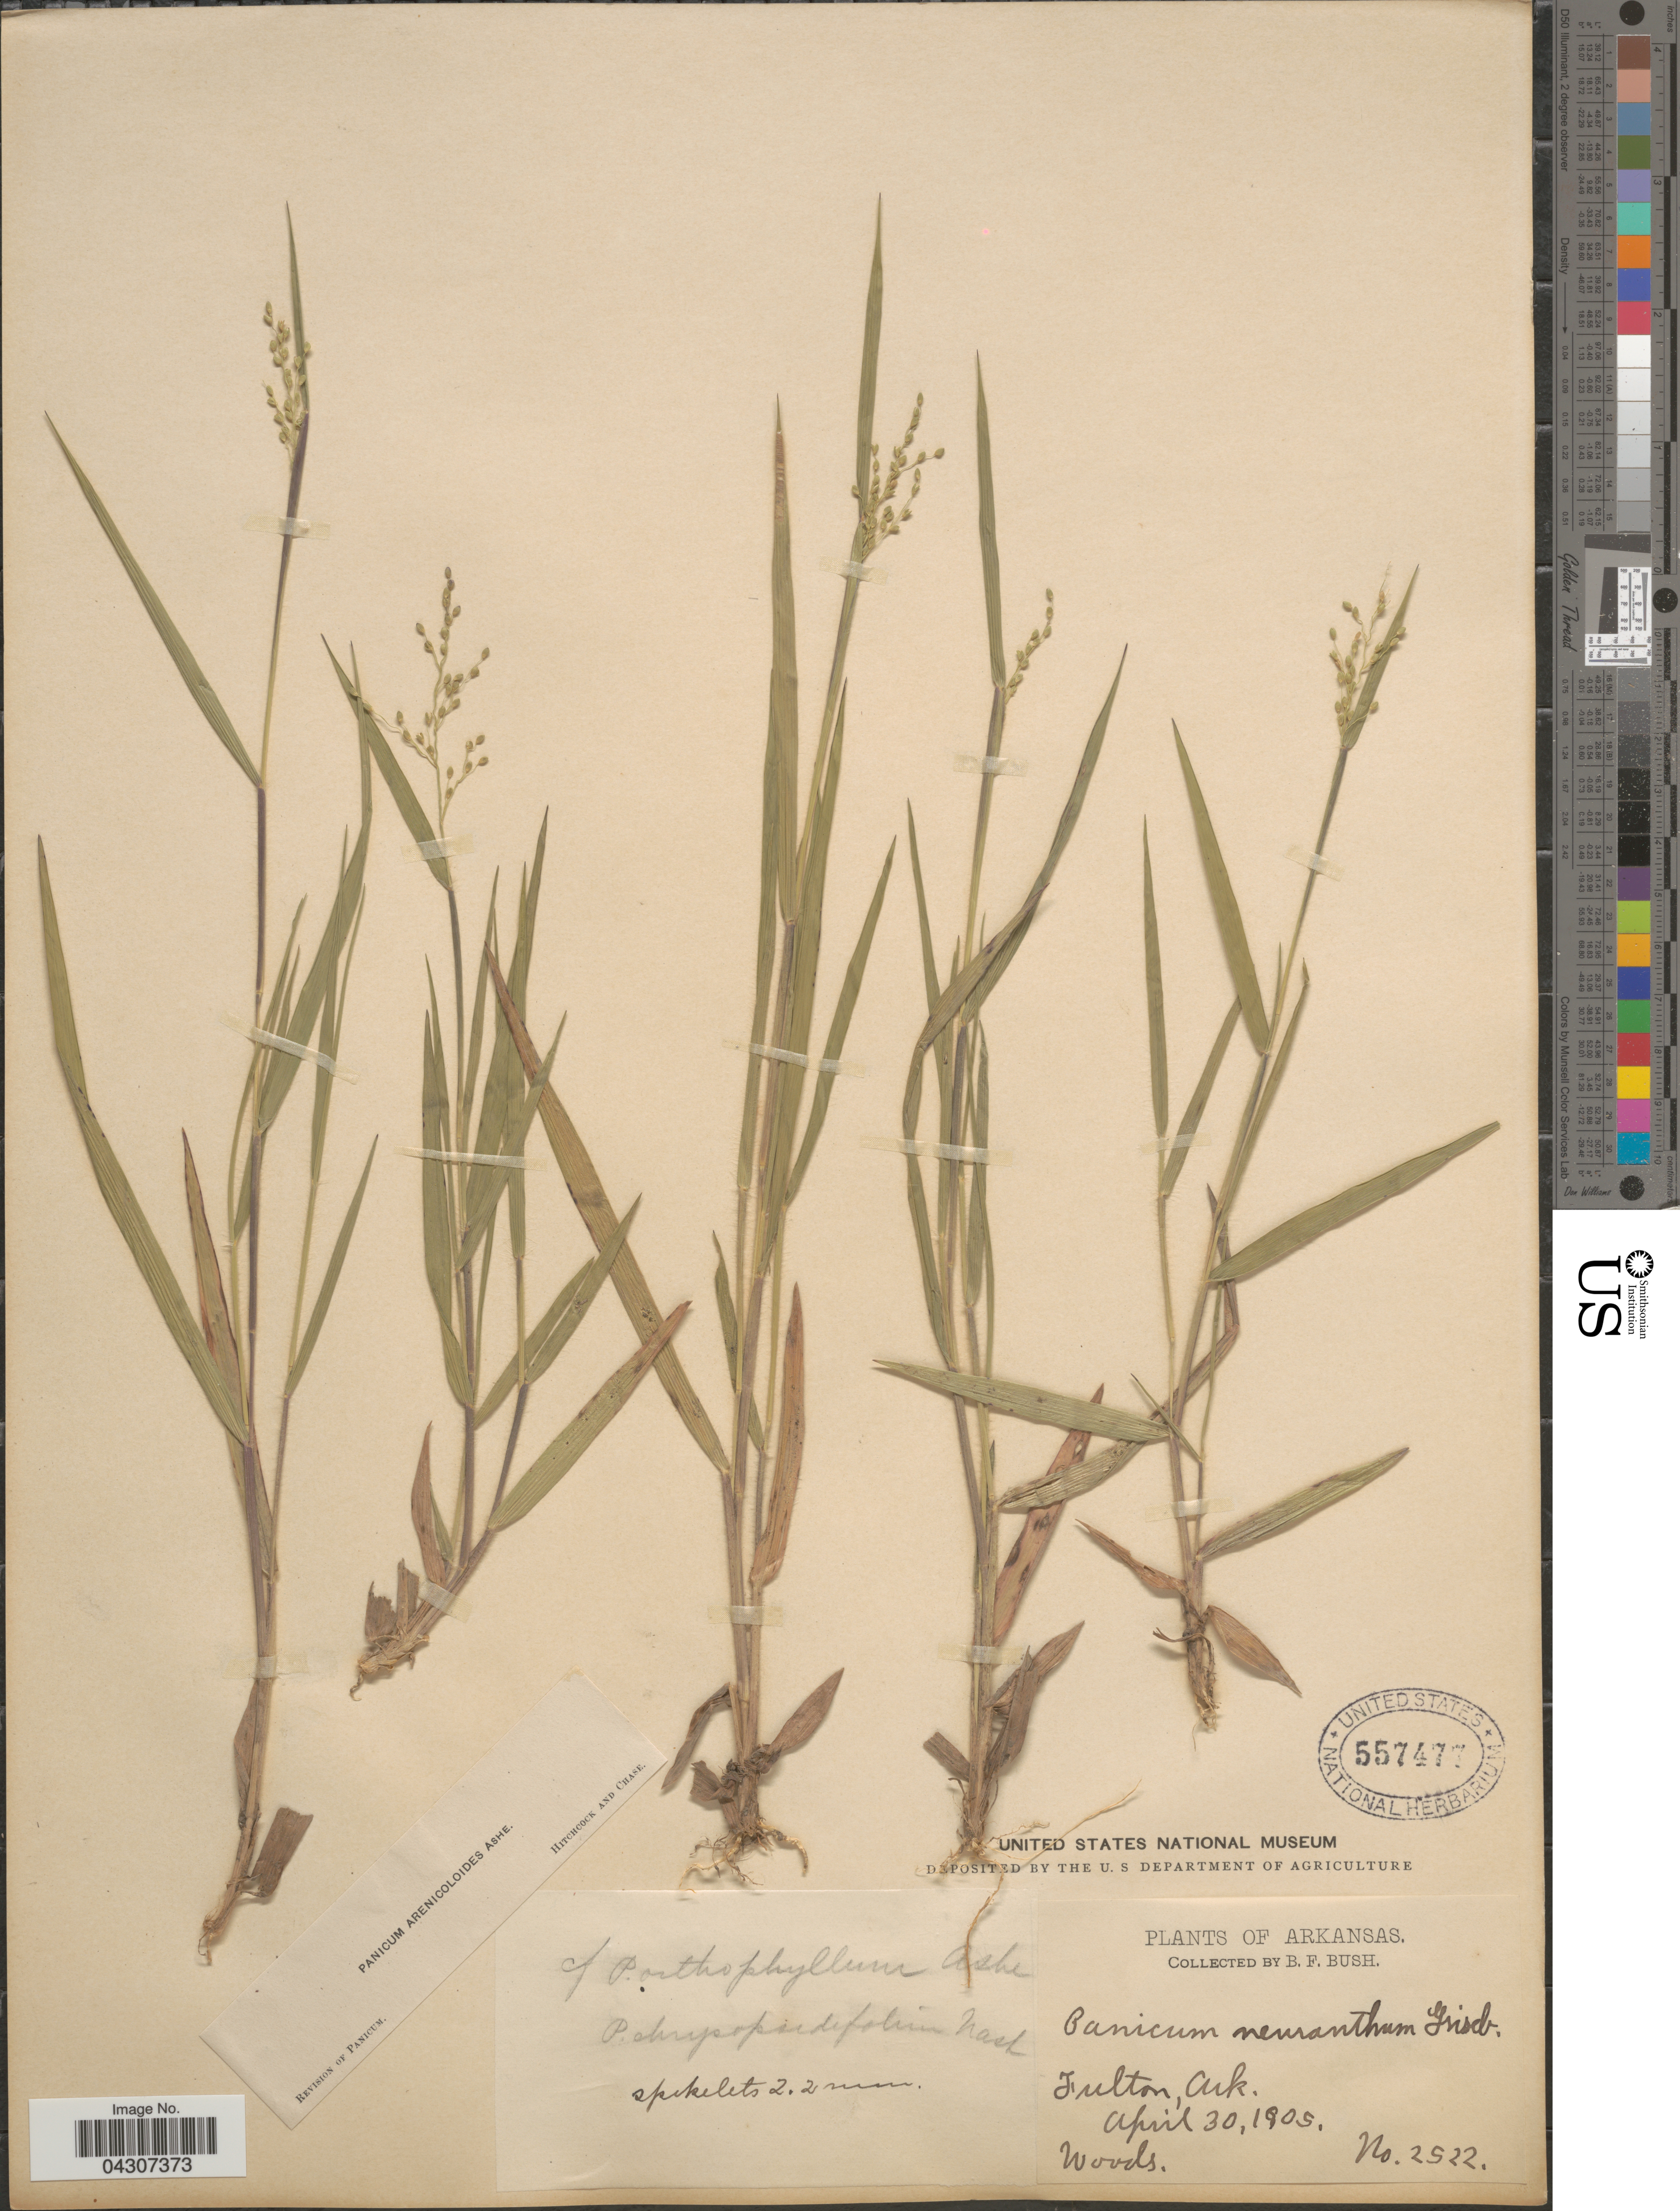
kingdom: Plantae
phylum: Tracheophyta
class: Liliopsida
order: Poales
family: Poaceae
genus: Dichanthelium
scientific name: Dichanthelium aciculare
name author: (Desv. ex Poir.) Gould & C.A. Clark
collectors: B. F. Bush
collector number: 2522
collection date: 1905-04-30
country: United States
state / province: Arkansas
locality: Fulton. Woods.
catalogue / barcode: US 557477